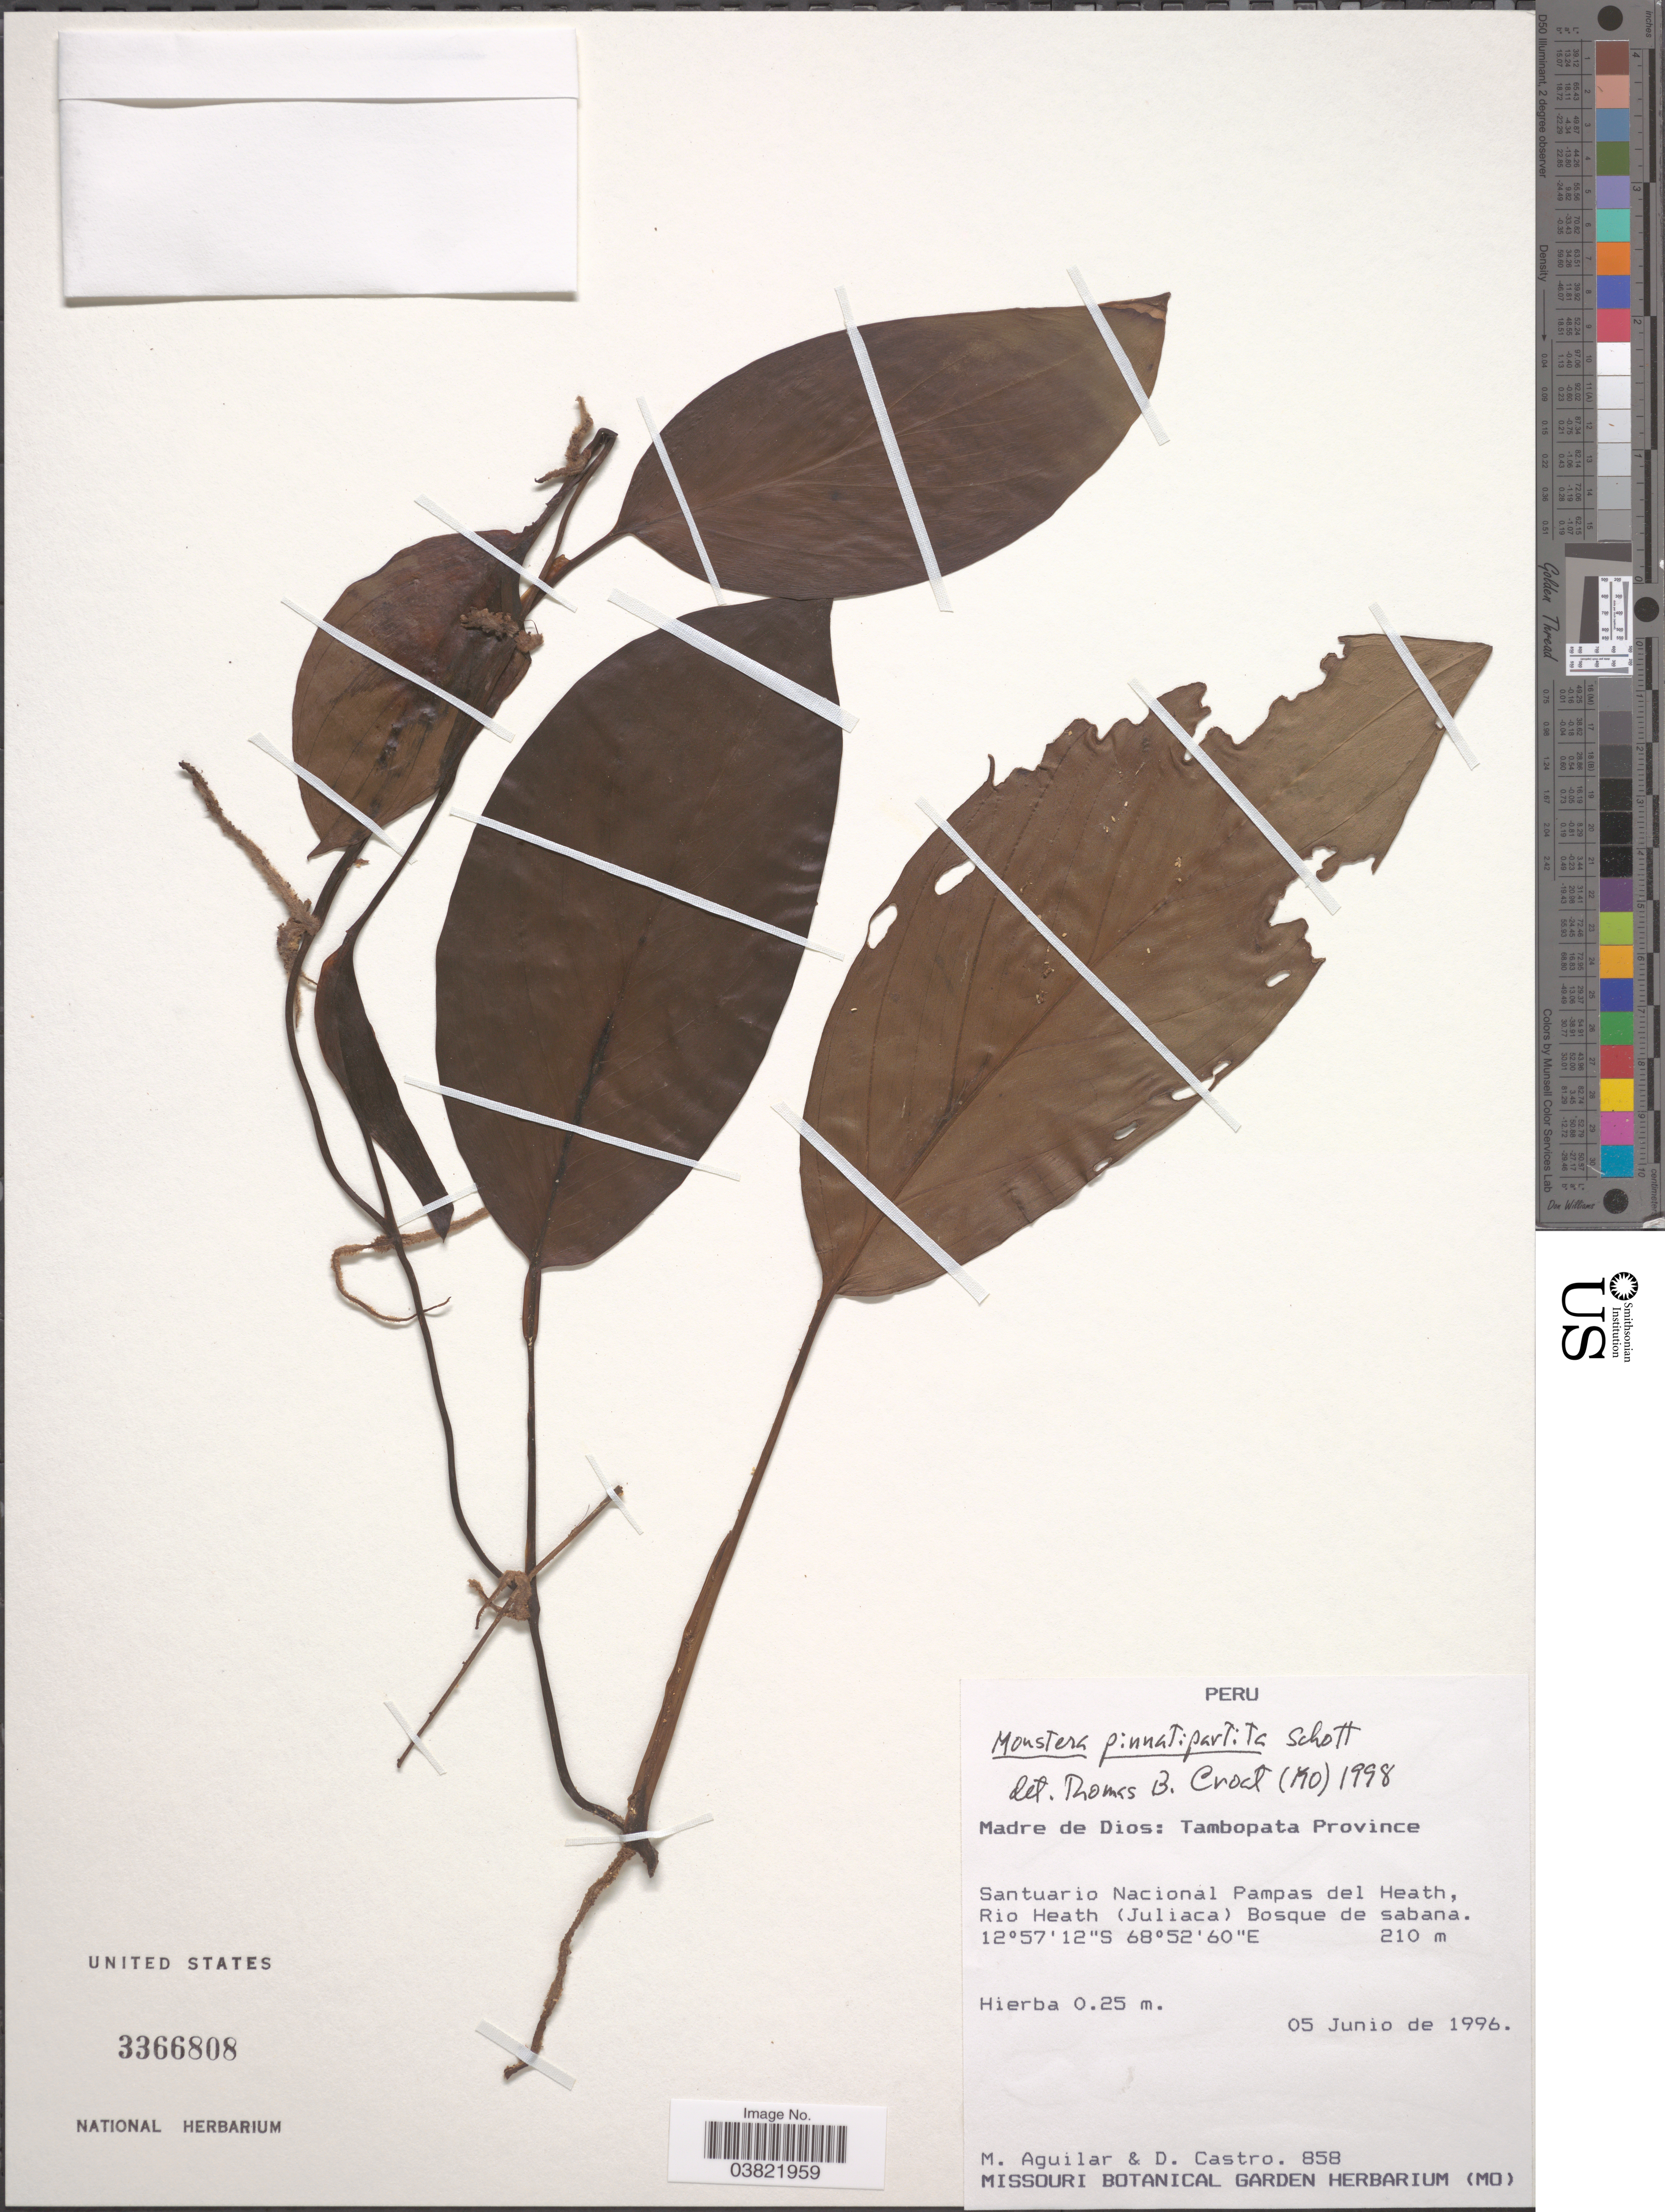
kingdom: Plantae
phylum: Tracheophyta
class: Liliopsida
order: Alismatales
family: Araceae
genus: Monstera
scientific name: Monstera pinnatipartita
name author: Schott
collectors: M. Aguilar & D. Castro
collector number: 858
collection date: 1996-06-05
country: Peru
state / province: Madre de Dios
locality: Tambopata Province. Santuario Nacional Pampas del Heath, Rio Heath (Juliaca).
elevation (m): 210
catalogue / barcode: US 3366808